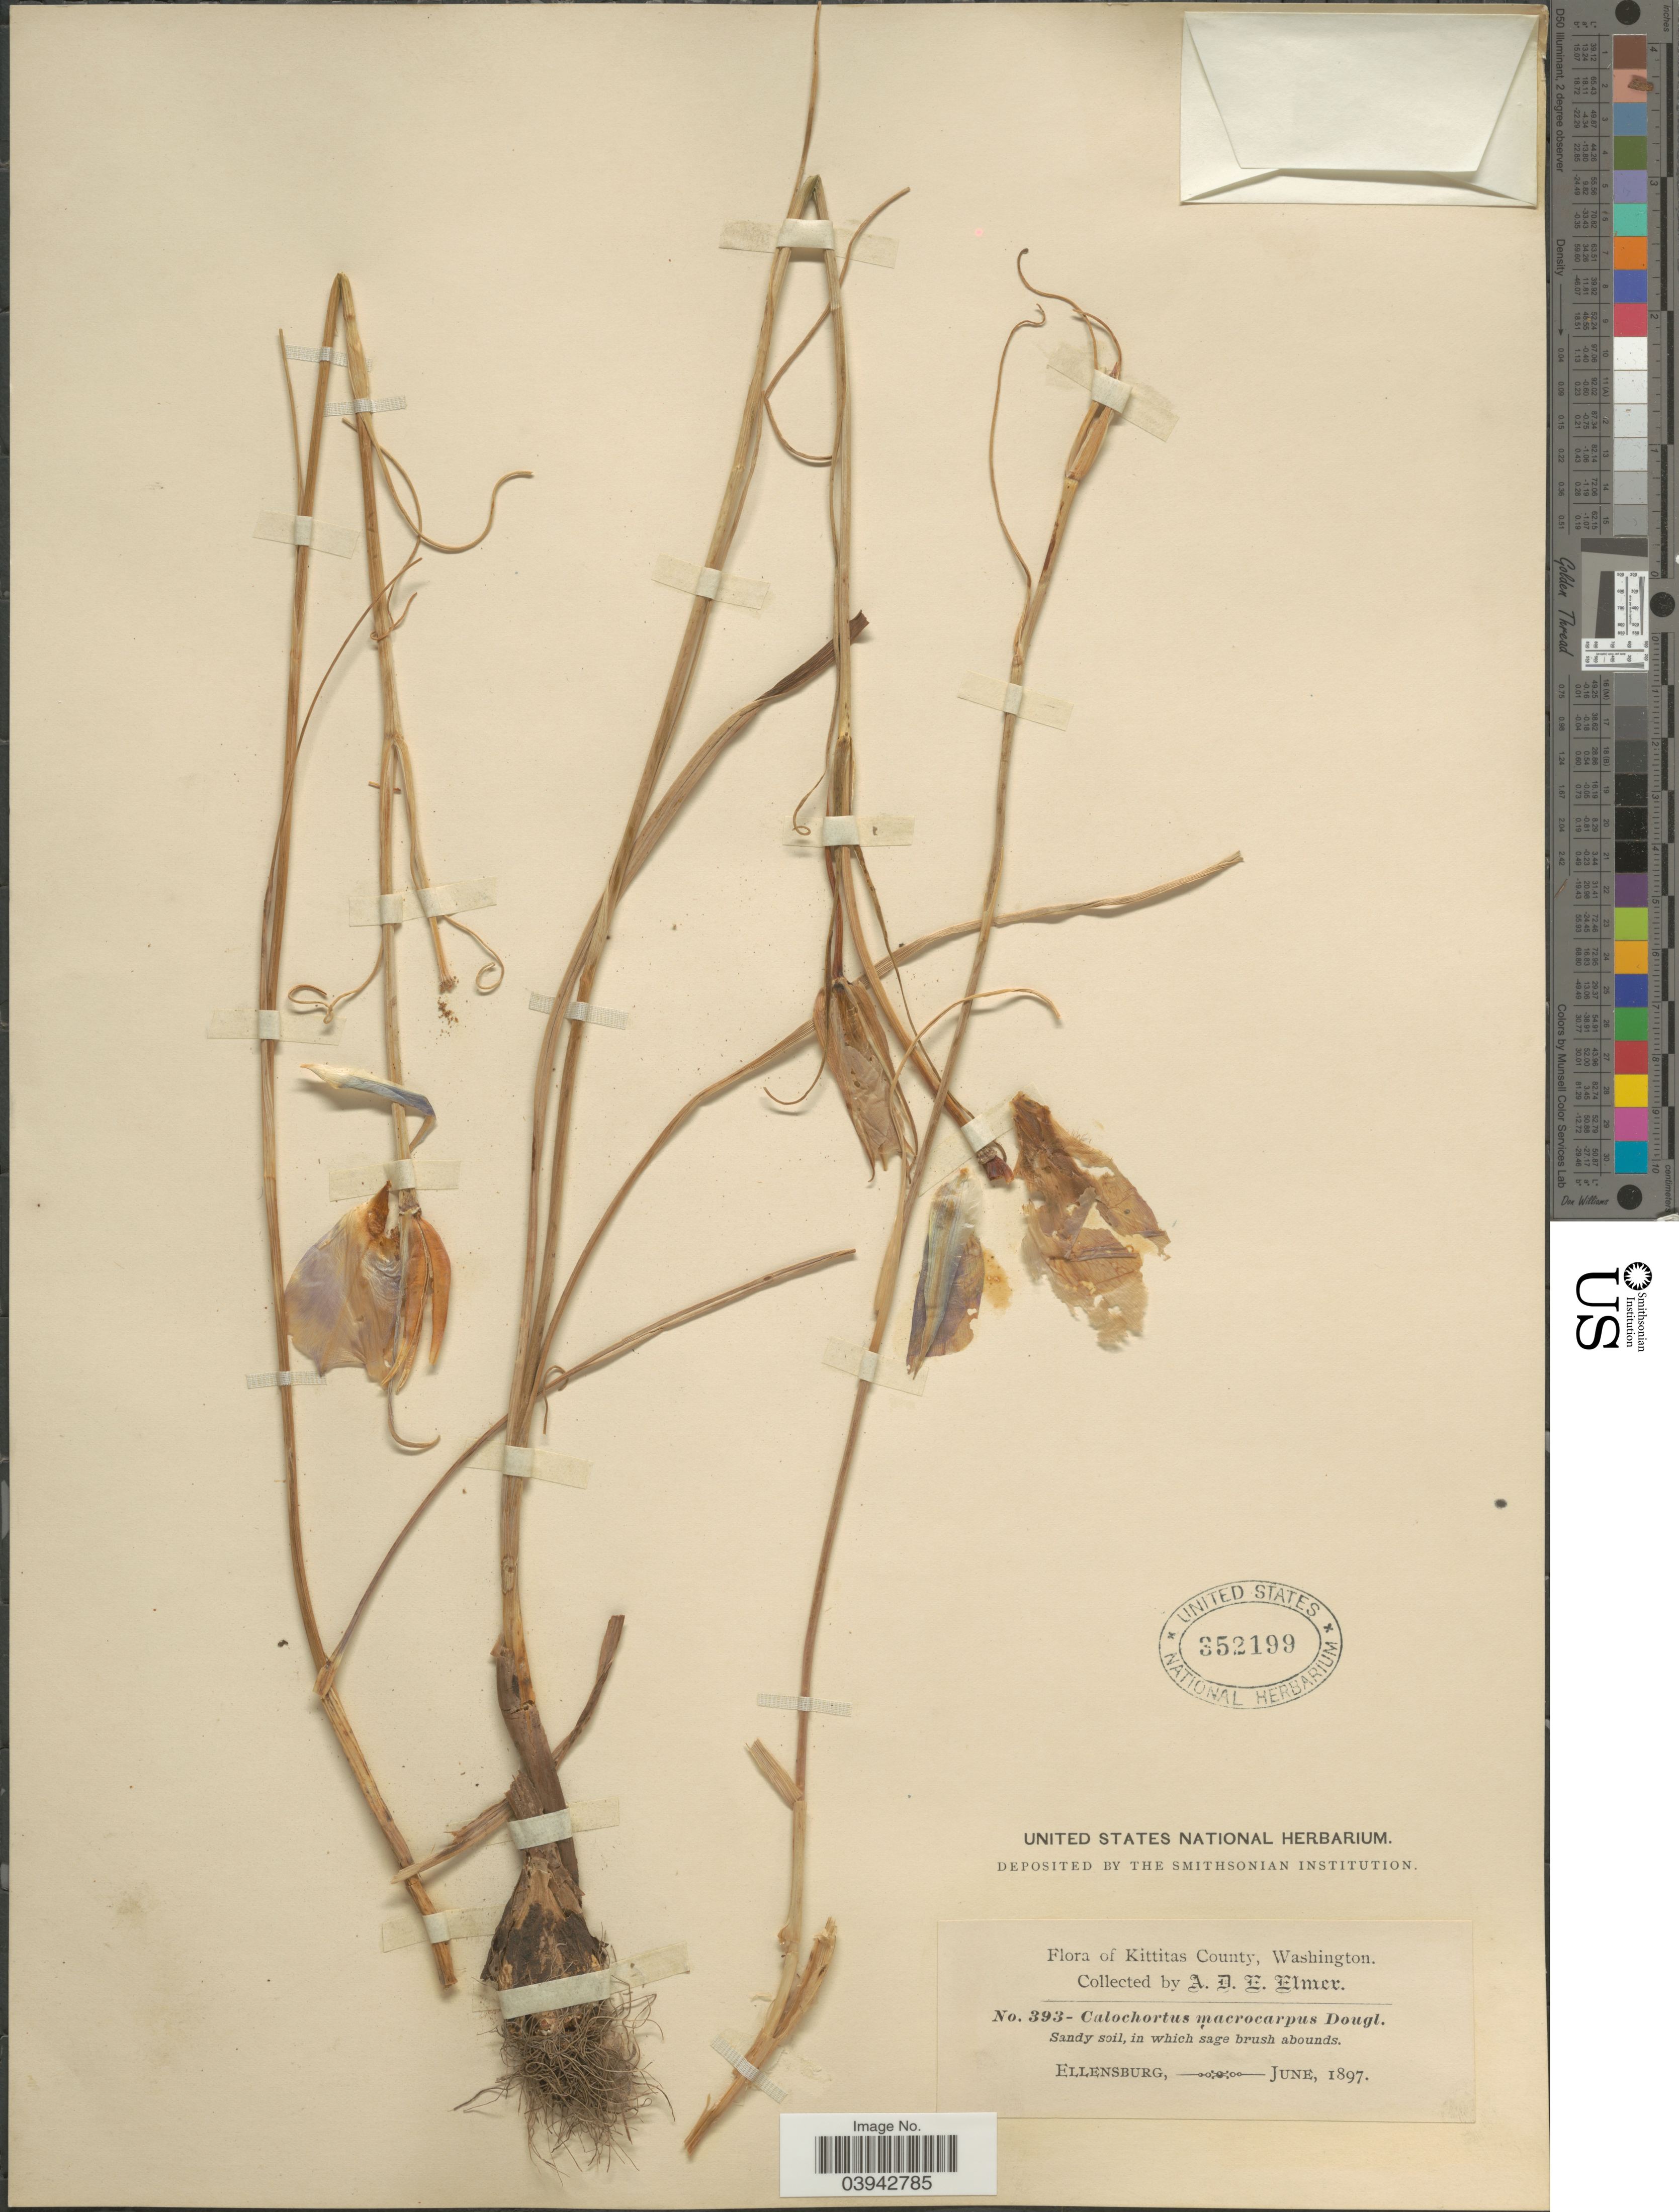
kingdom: Plantae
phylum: Tracheophyta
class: Liliopsida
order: Liliales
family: Liliaceae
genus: Calochortus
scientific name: Calochortus macrocarpus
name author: Douglas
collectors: A. D. E. Elmer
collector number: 393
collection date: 1897-06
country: United States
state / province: Washington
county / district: Kittitas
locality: Kittitas County. Ellensburg.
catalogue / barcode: US 352199